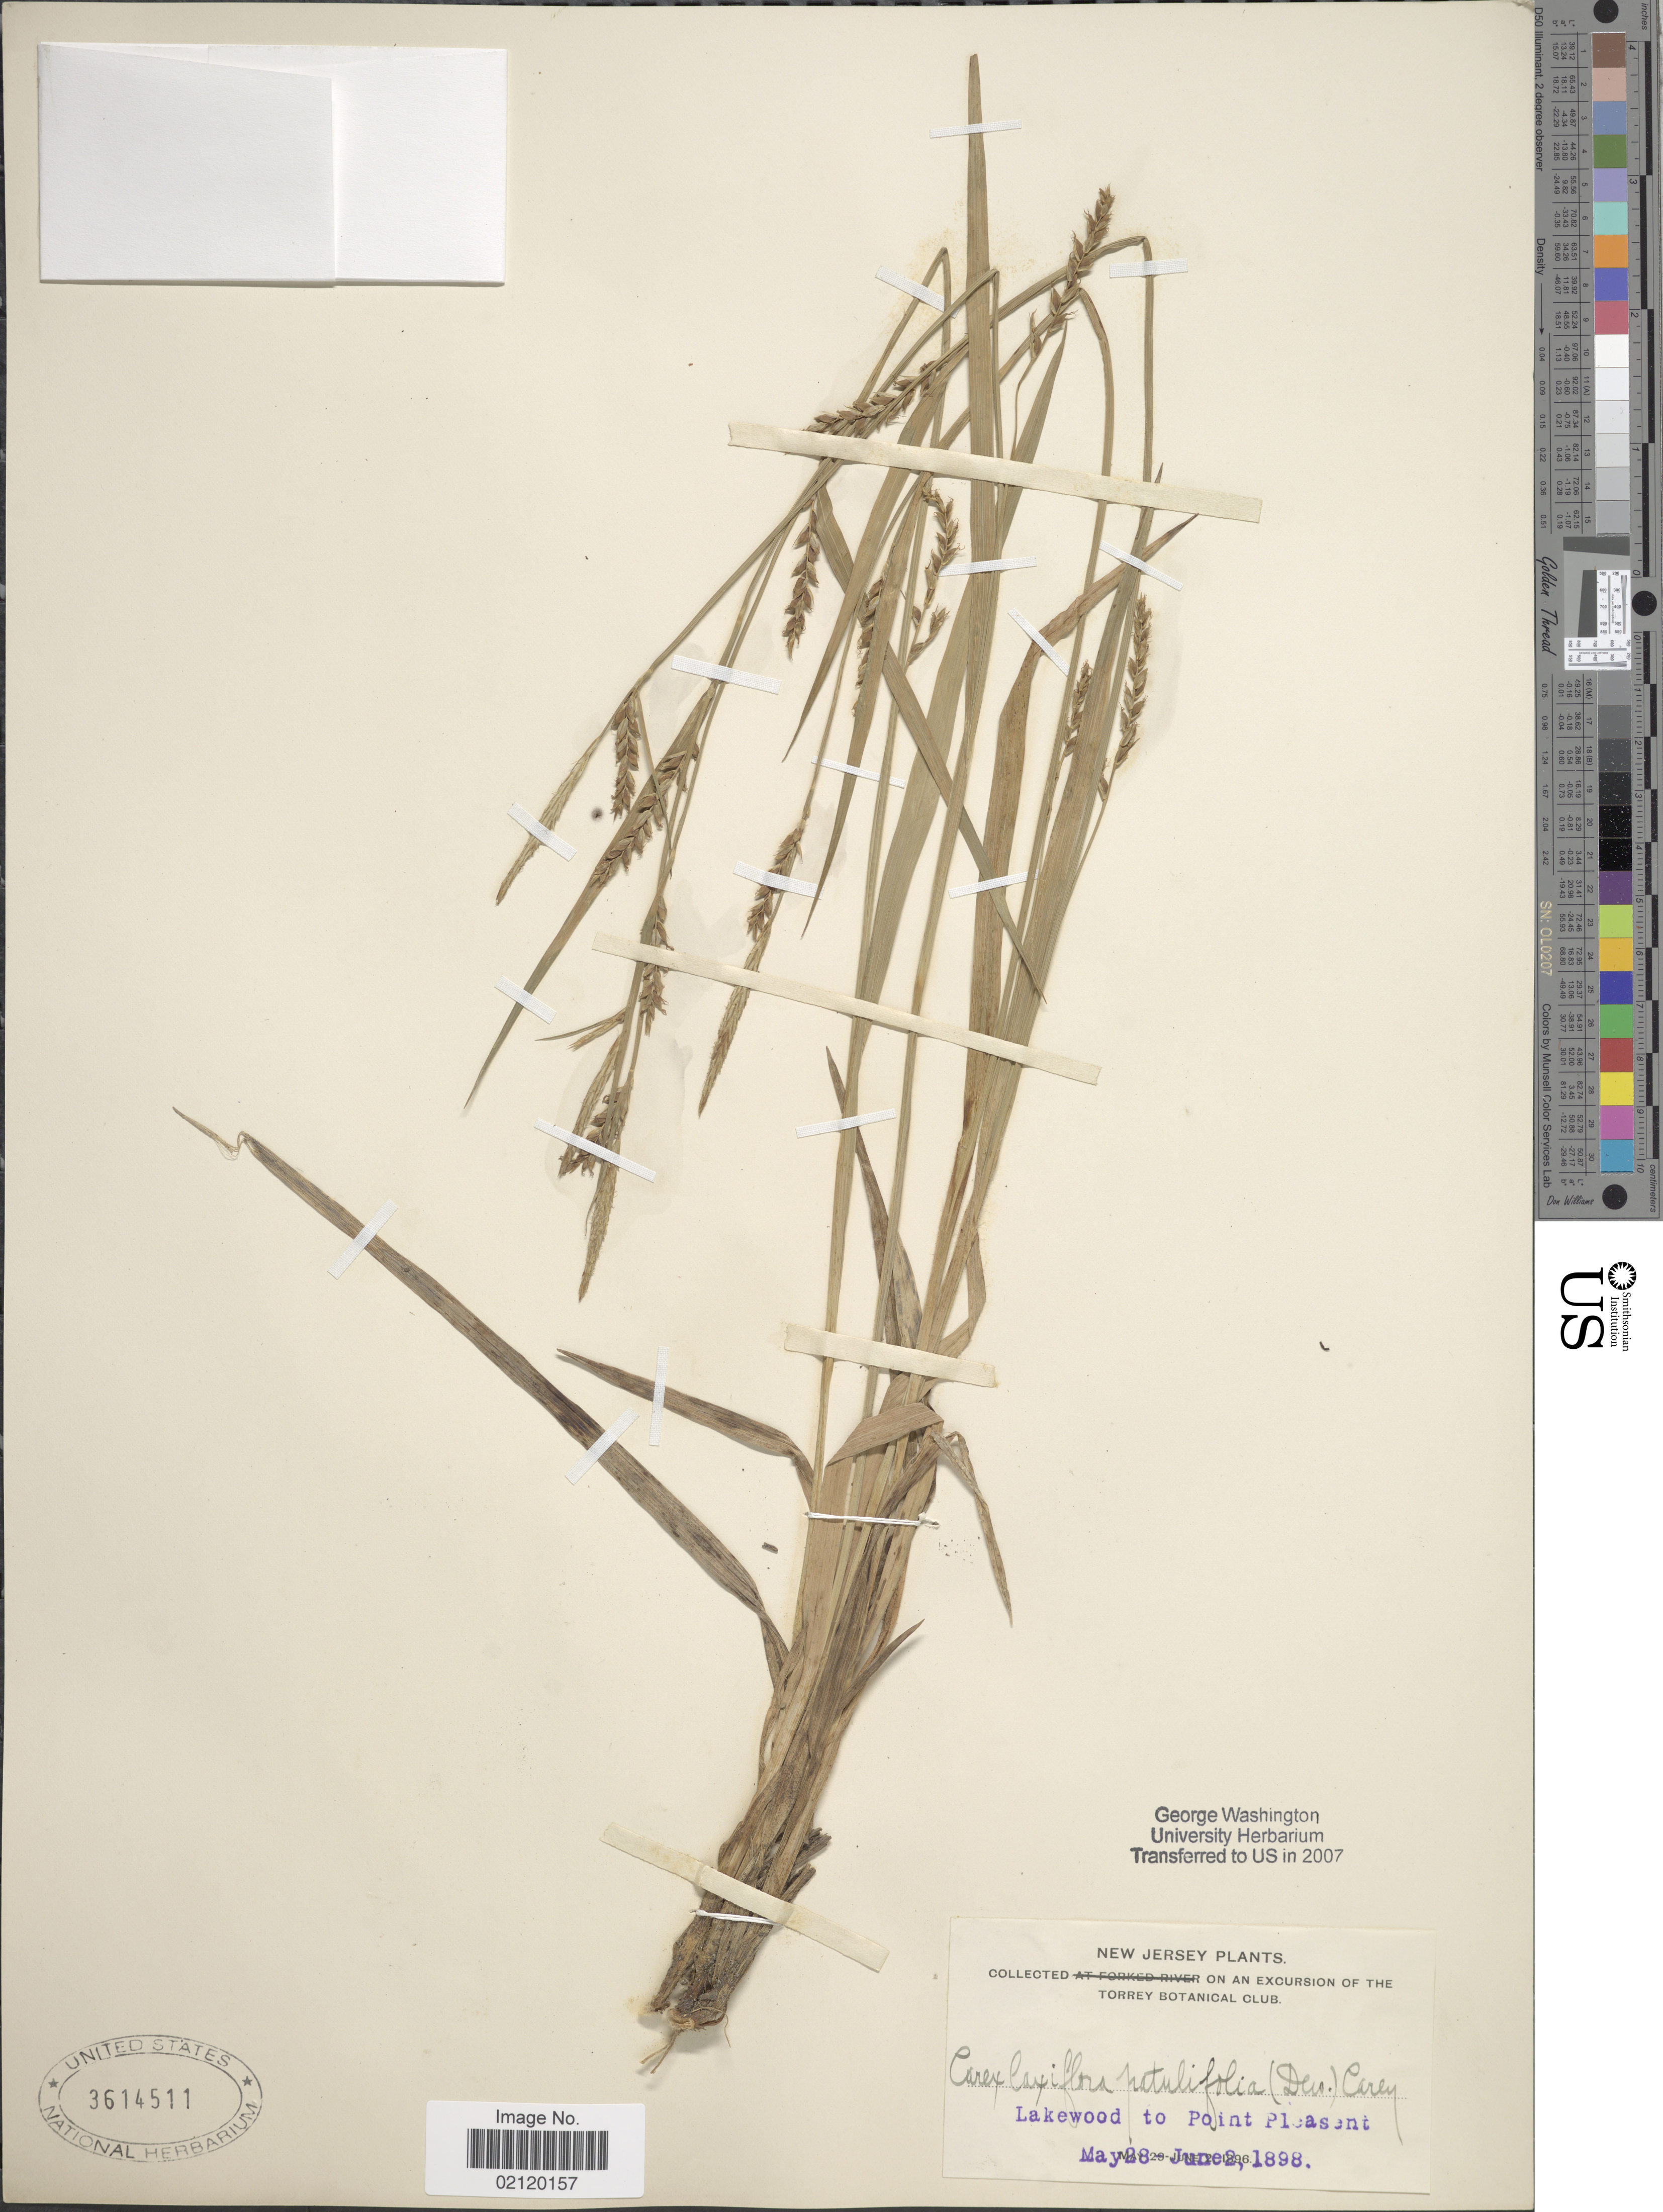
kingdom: Plantae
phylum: Tracheophyta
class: Liliopsida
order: Poales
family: Cyperaceae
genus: Carex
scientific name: Carex laxiflora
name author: Lam.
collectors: Torrey Botanical Club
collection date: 1898-05-28/1898-06-02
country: United States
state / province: New Jersey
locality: Lakewood to Point Pleasant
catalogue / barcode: US 3614511